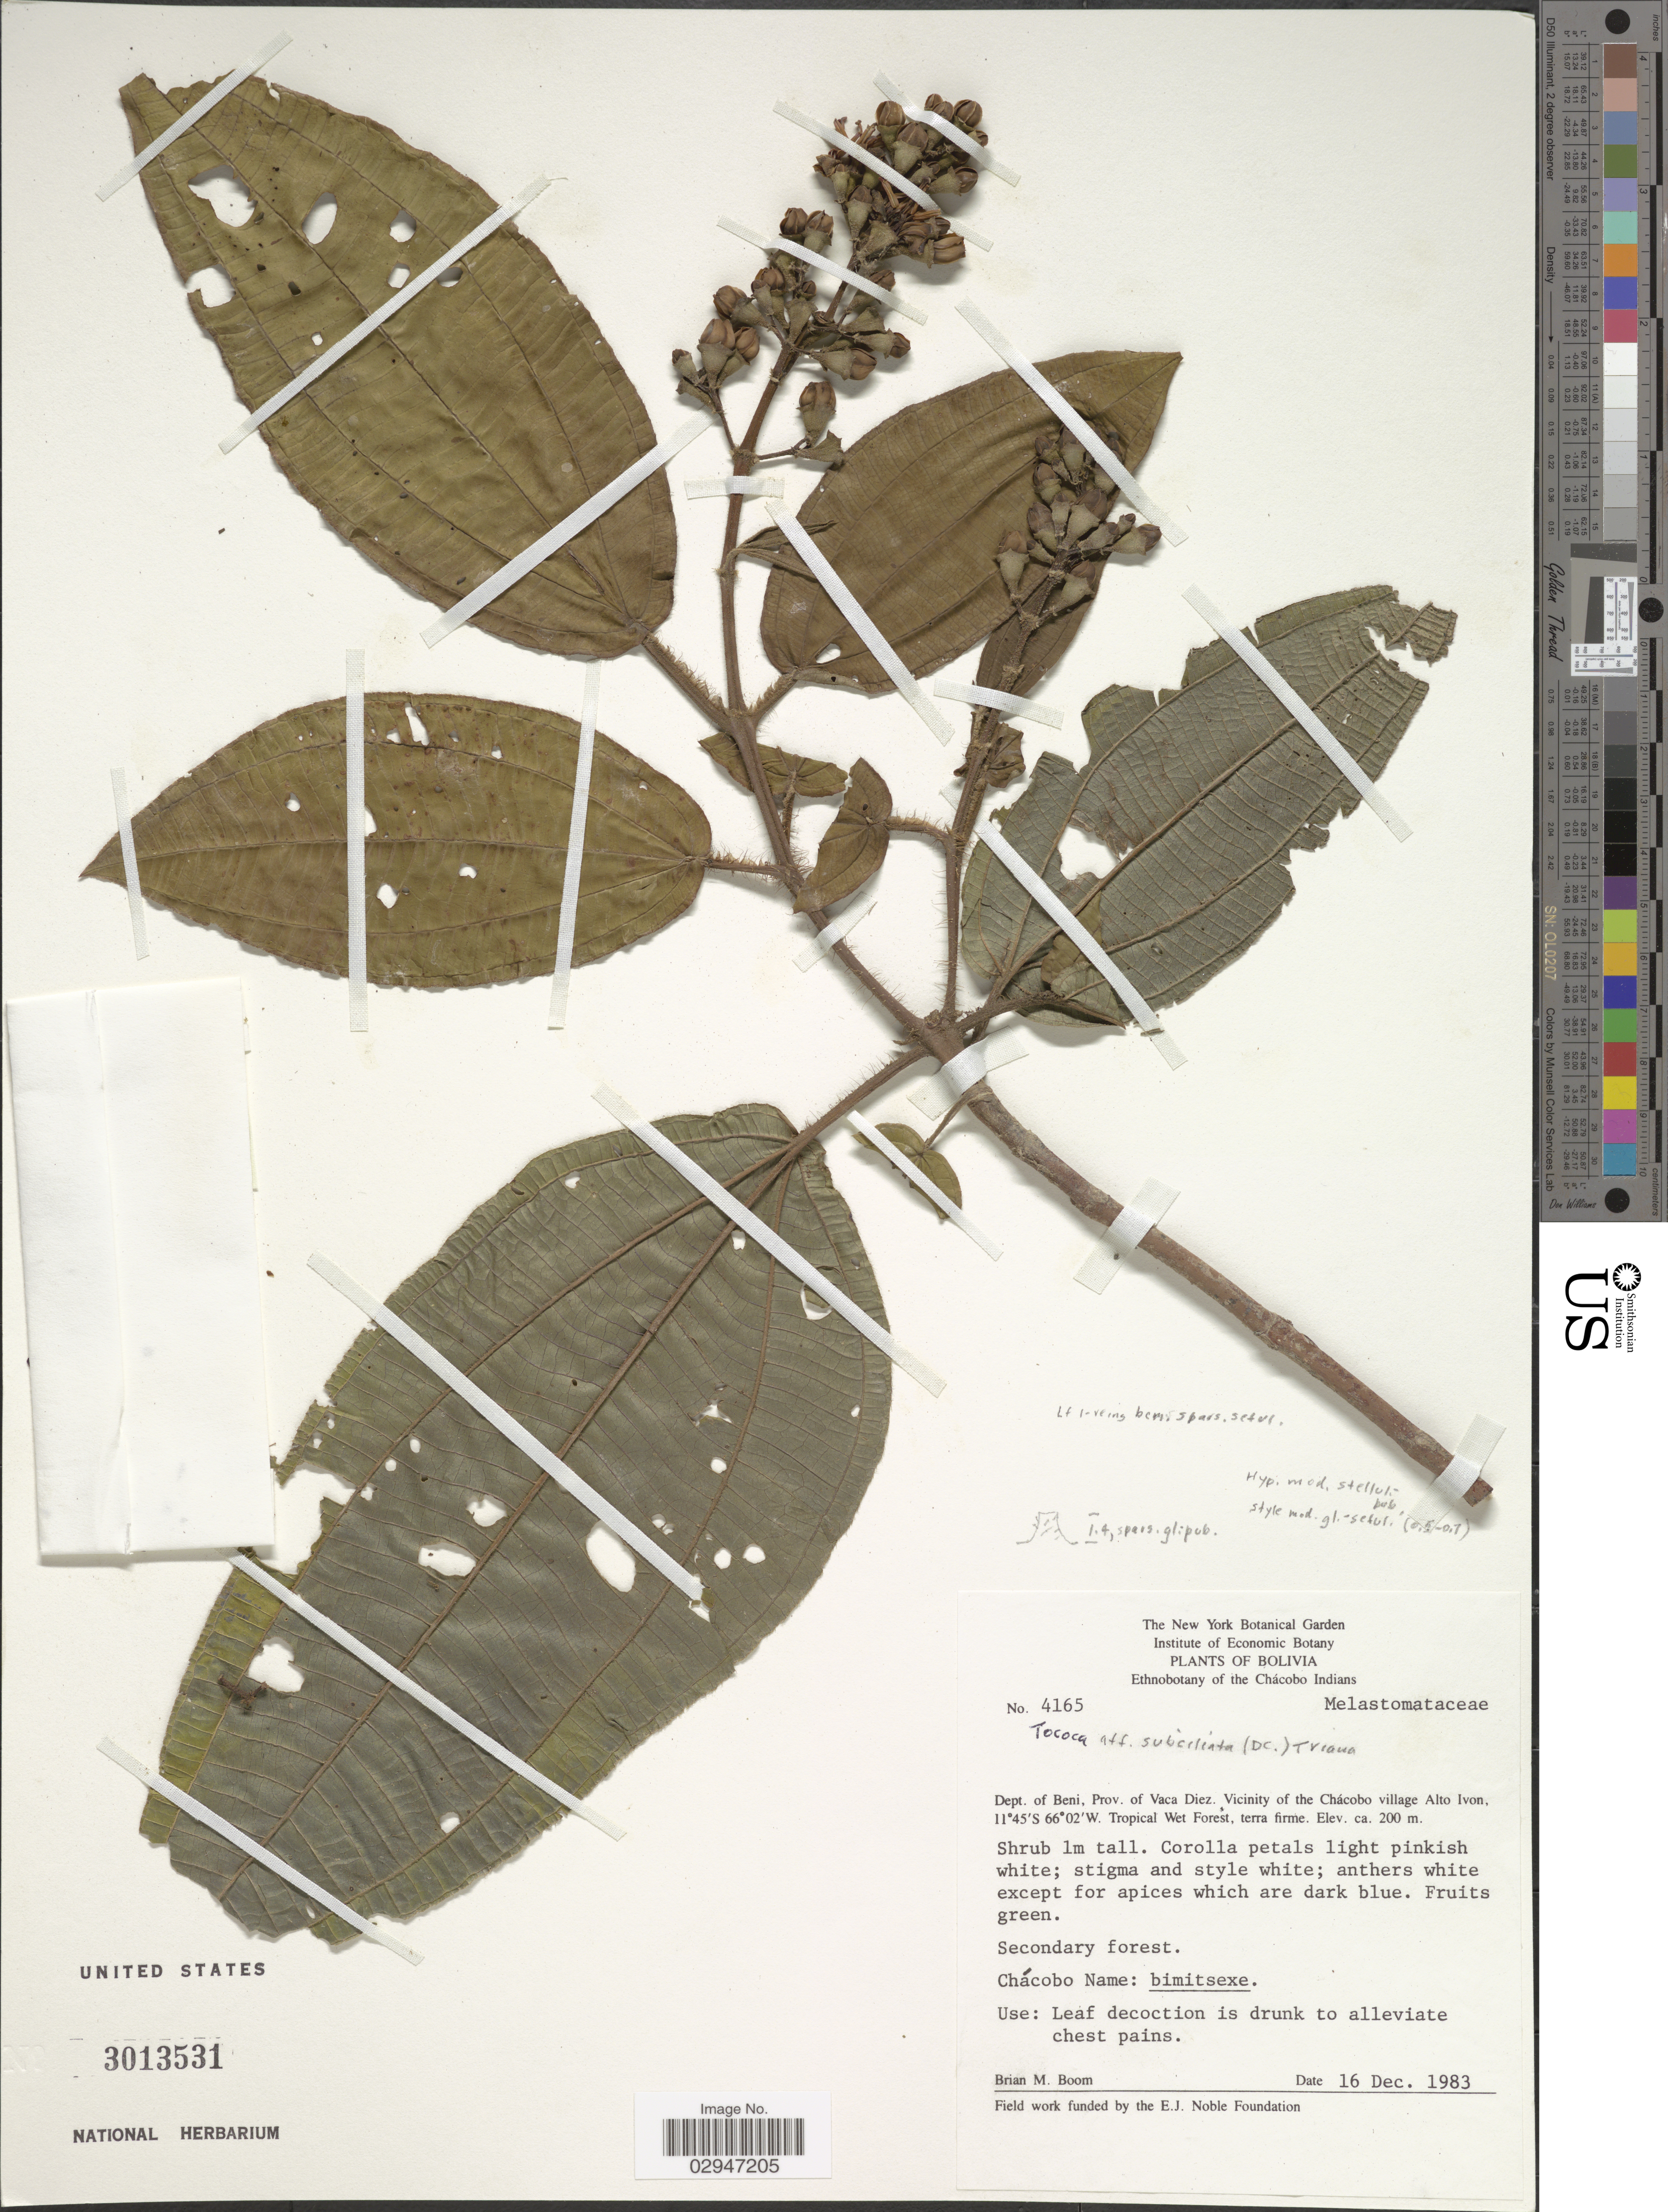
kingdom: Plantae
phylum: Tracheophyta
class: Magnoliopsida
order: Myrtales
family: Melastomataceae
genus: Tococa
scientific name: Tococa subciliata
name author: (DC.) Triana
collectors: B. M. Boom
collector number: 4165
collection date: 1983-12-16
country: Bolivia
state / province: Beni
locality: Ethnobotany of the Chácobo Indians. Dept. of Beni, Prov. of Vaca Diez. Vicinity of the Chácobo village Alto Ivon.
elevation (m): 200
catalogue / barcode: US 3013531